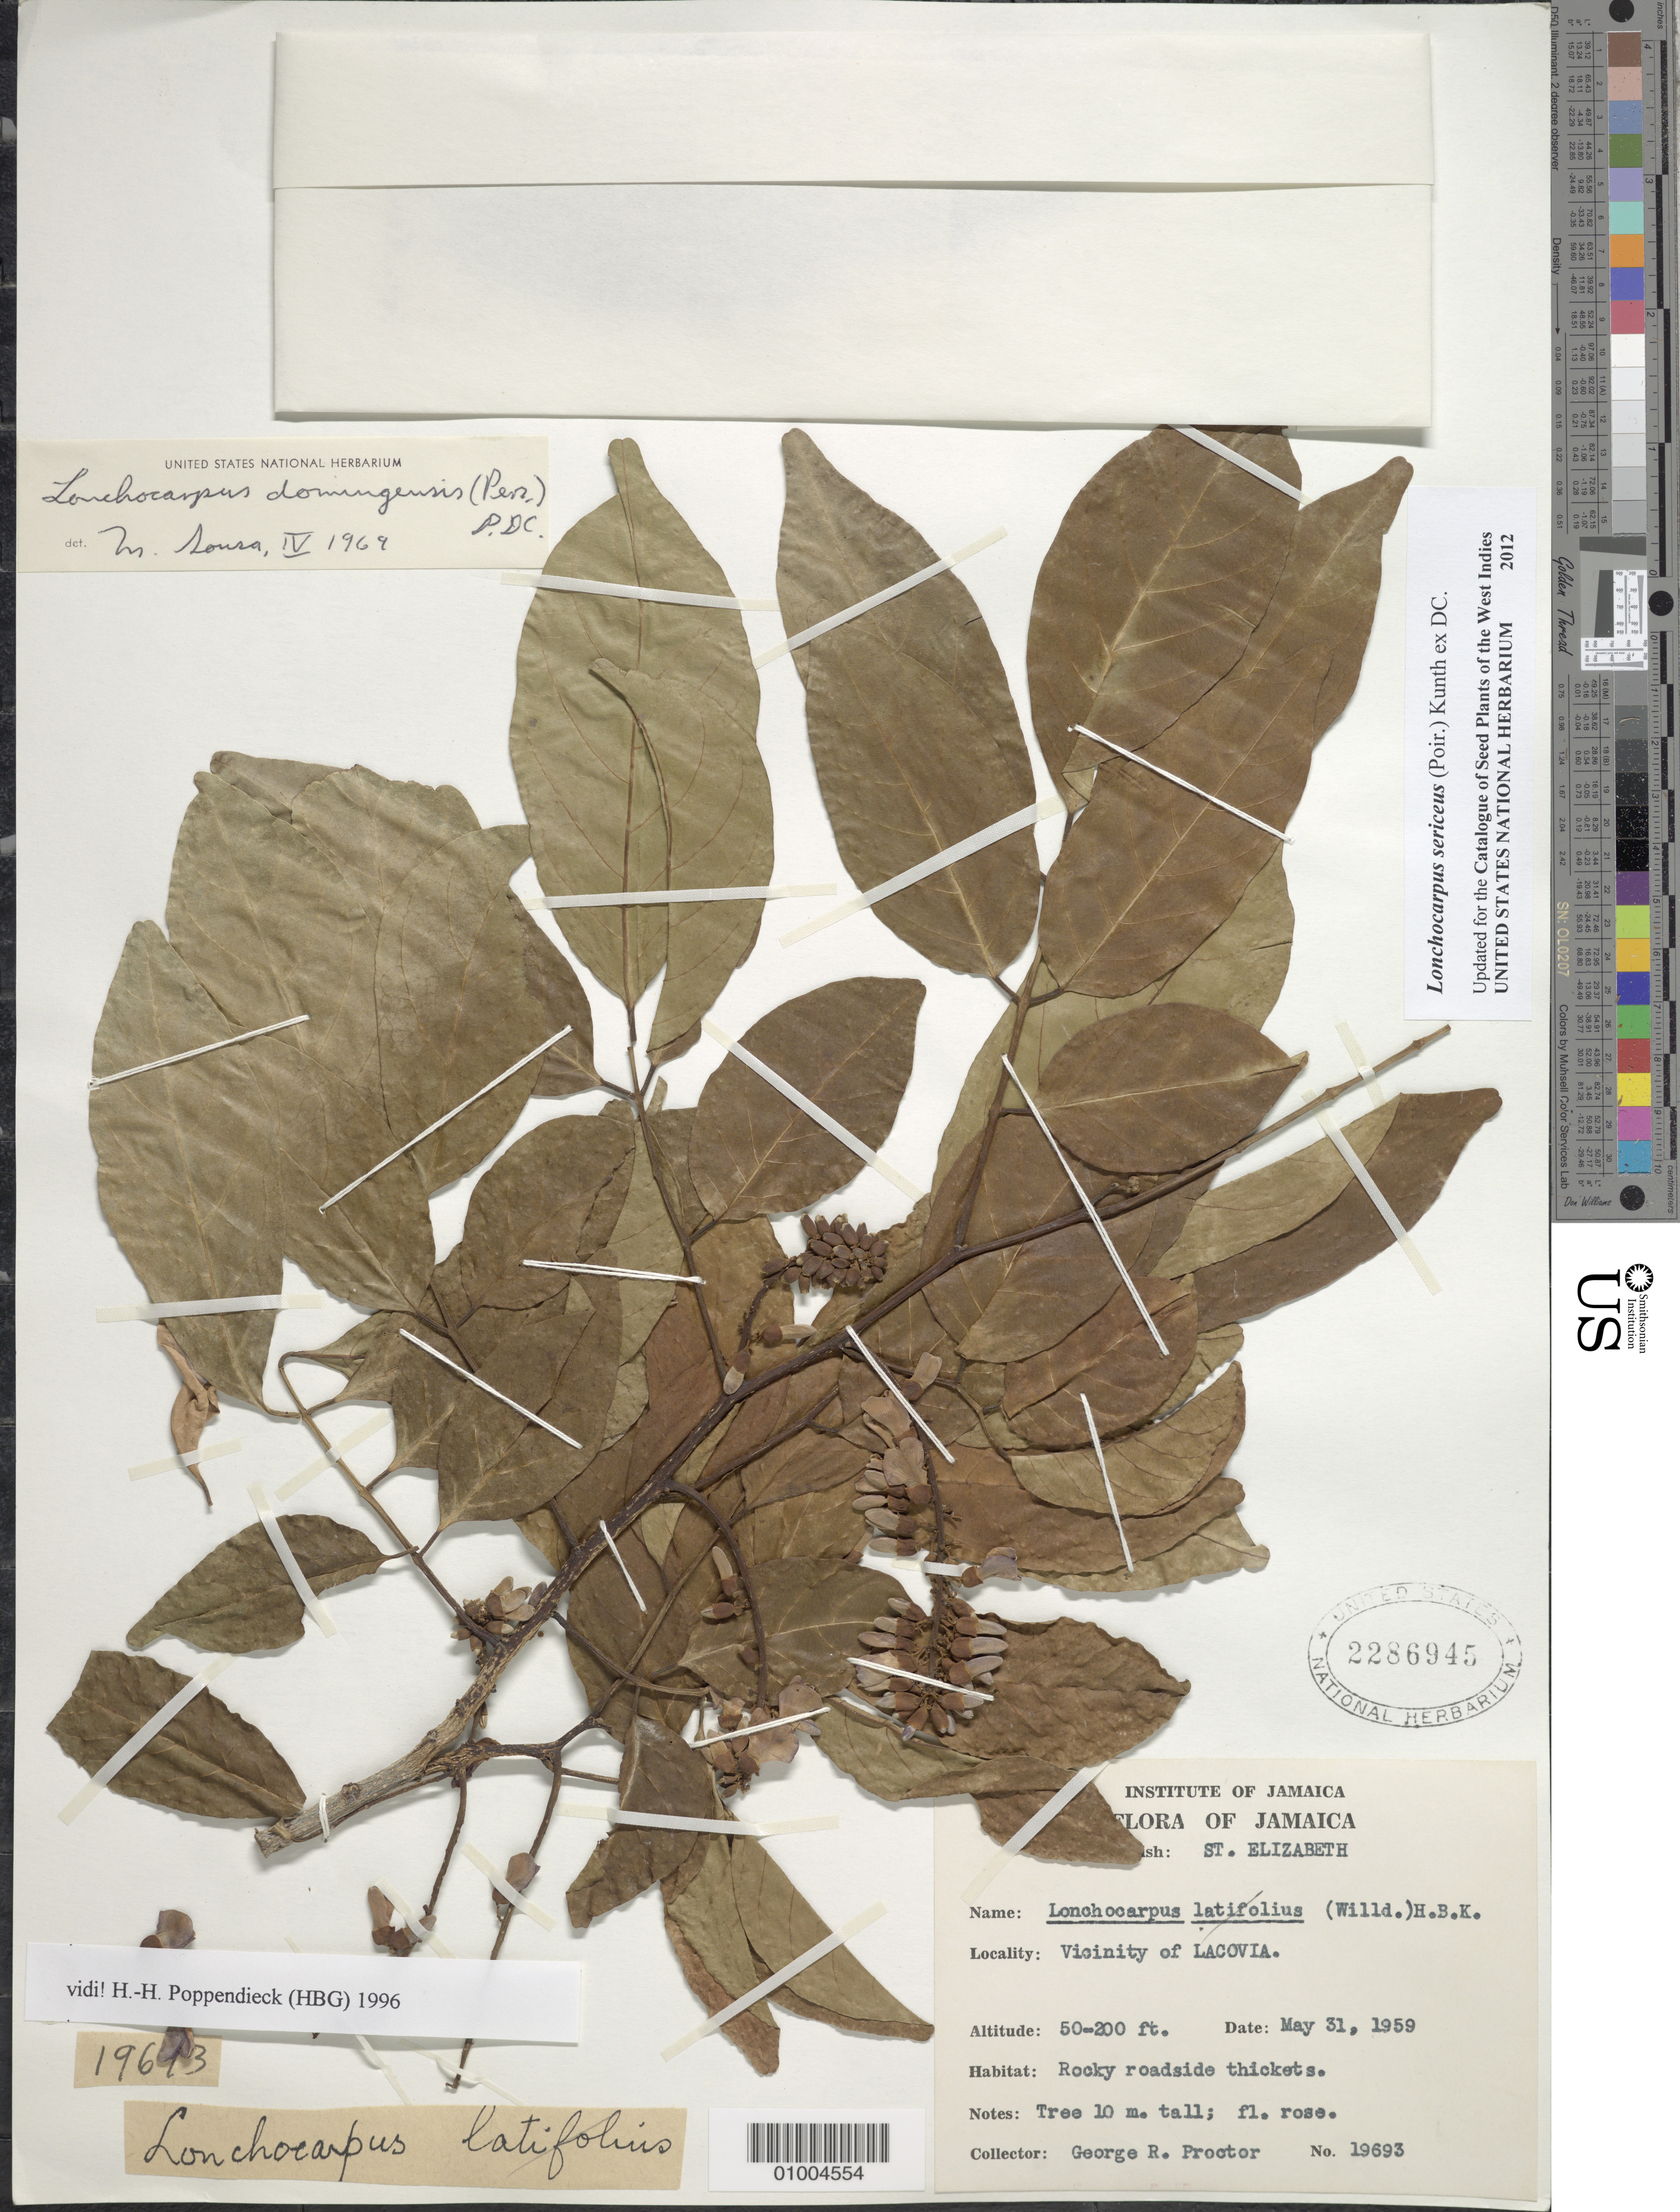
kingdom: Plantae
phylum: Tracheophyta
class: Magnoliopsida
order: Fabales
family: Fabaceae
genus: Lonchocarpus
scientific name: Lonchocarpus sericeus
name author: (Poir.) Kunth ex DC.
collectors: G. R. Proctor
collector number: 19693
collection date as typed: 31 Mar 1959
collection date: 1959-03-31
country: Jamaica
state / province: Saint Elizabeth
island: Jamaica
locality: Vicinity of Lacovia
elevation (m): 15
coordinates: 0 N, 0 E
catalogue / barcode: US 2286945